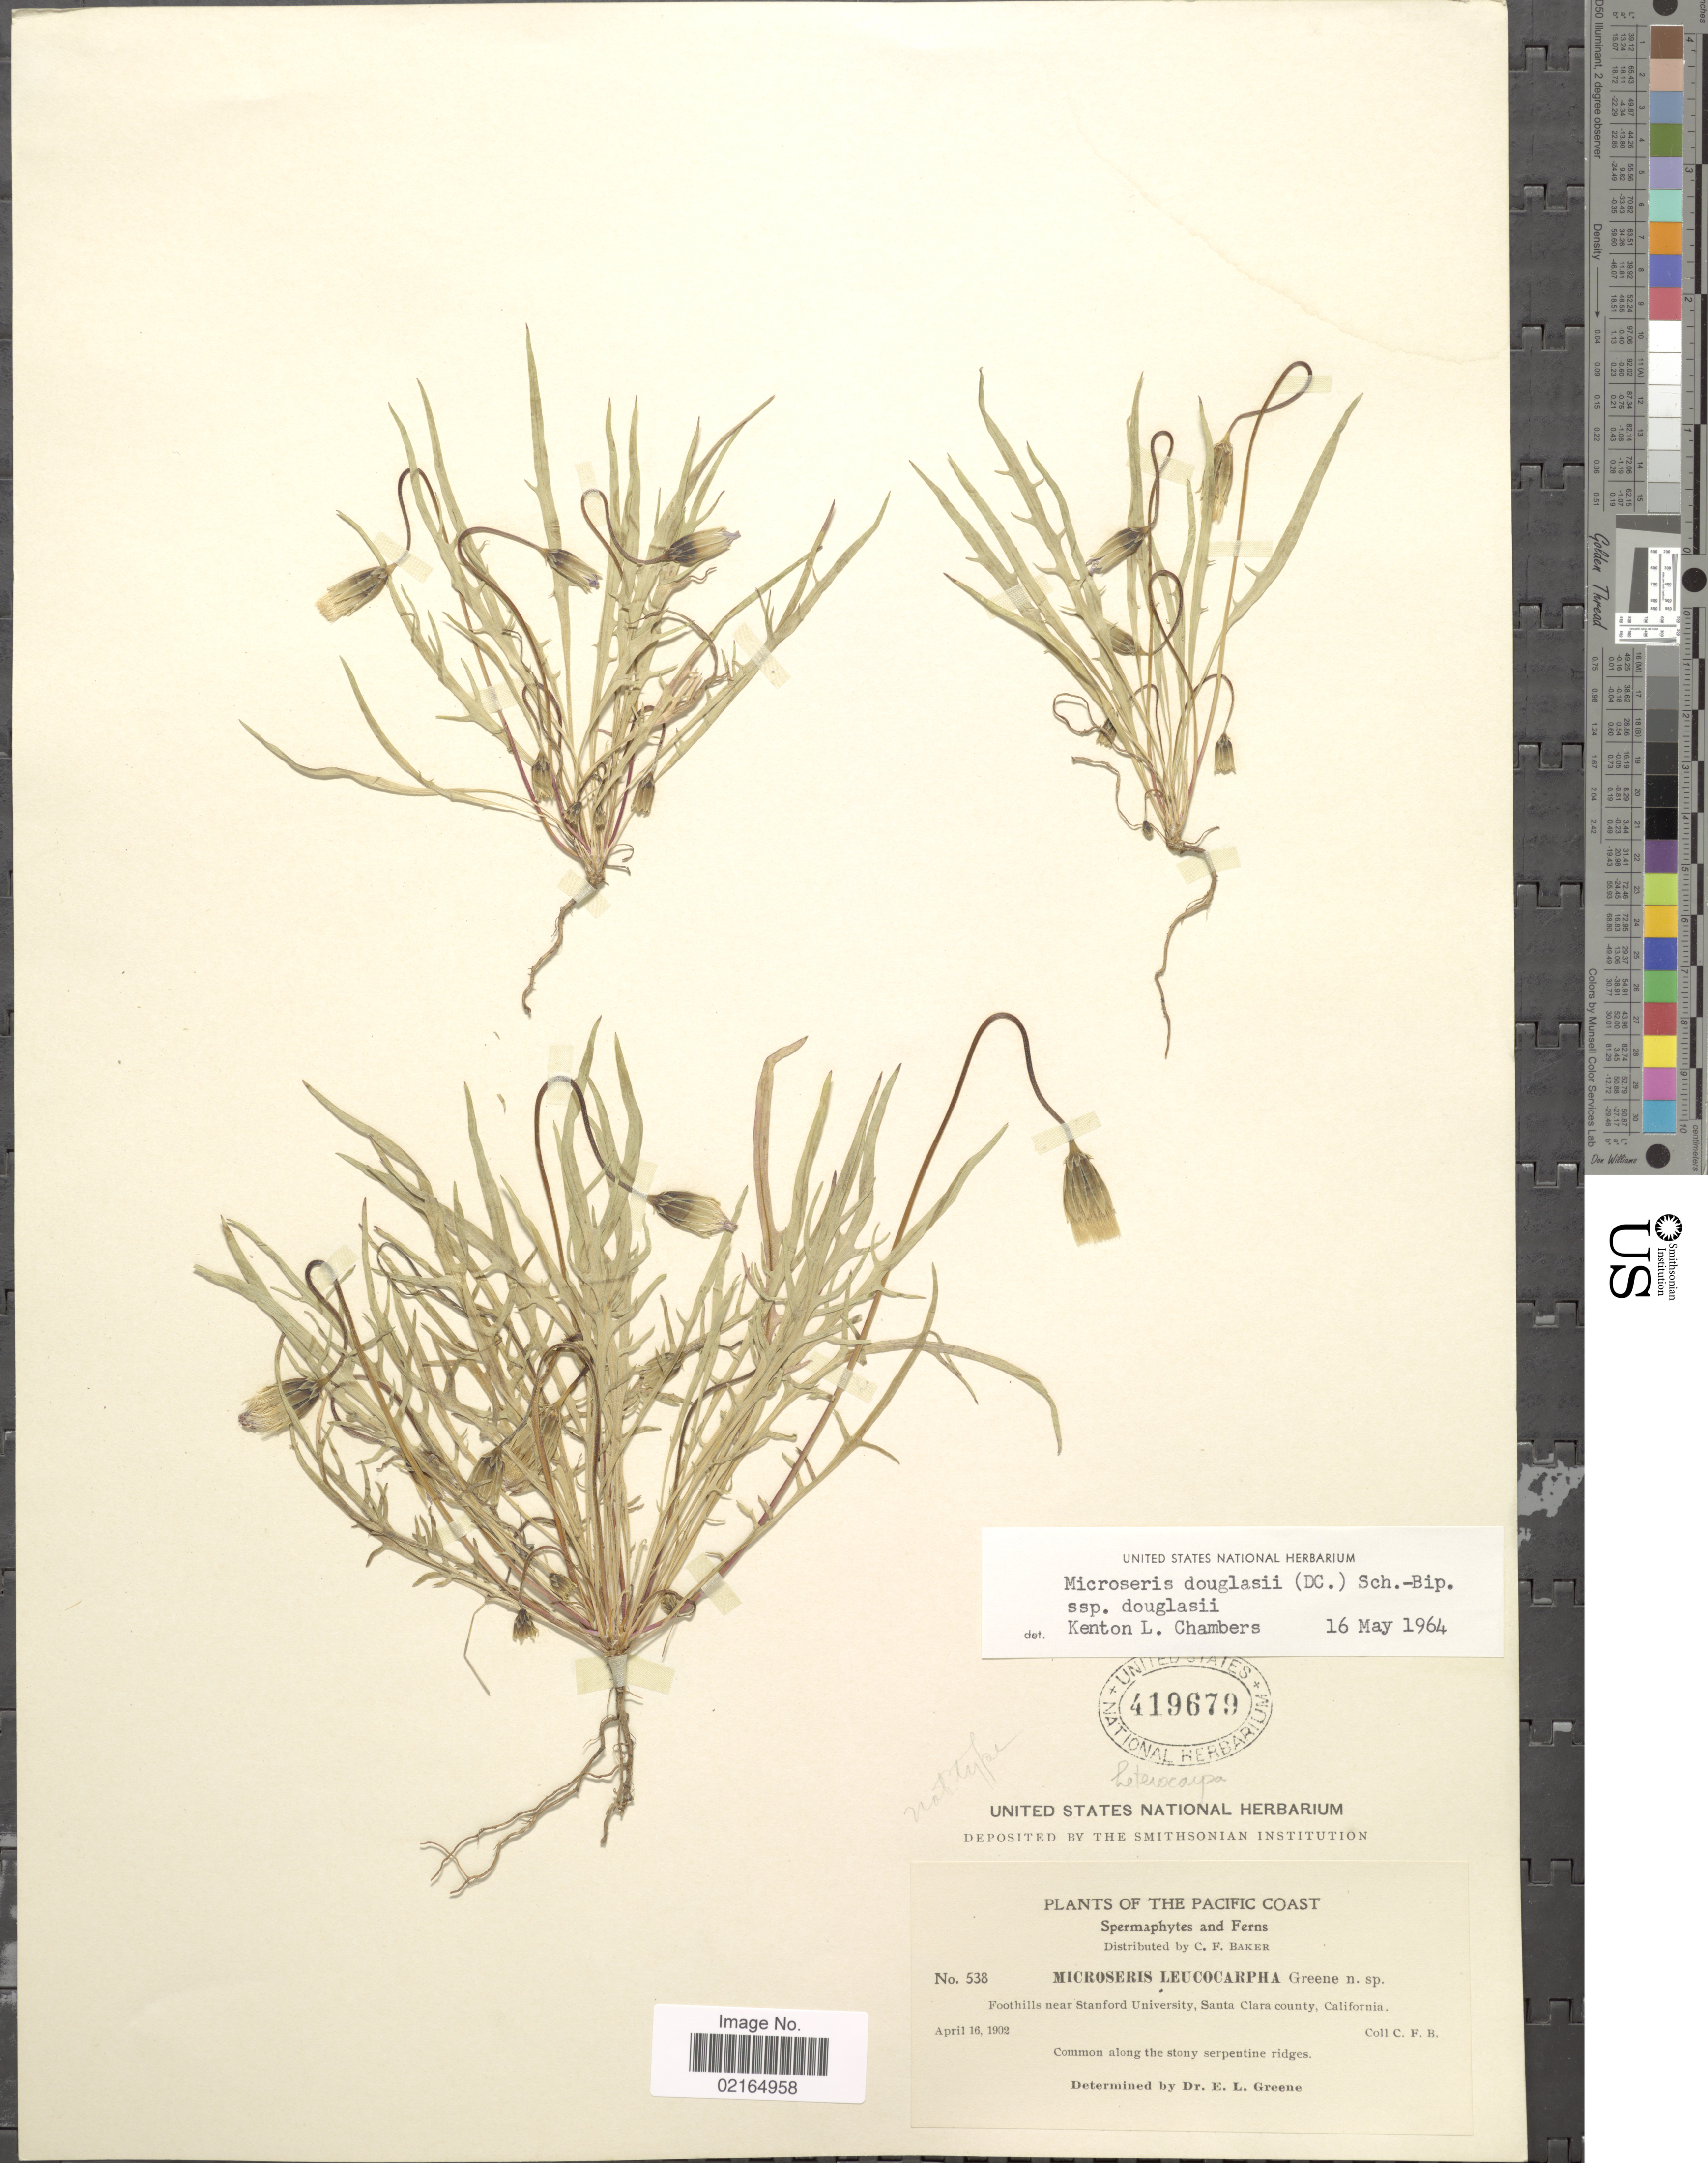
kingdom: Plantae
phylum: Tracheophyta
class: Magnoliopsida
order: Asterales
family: Asteraceae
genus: Microseris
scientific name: Microseris douglasii subsp. douglasii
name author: (DC.) Sch. Bip.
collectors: C. F. Baker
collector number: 538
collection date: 1902-04-16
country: United States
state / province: California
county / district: Santa Clara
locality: Pacific Coast, Foothills near Stanford University, Santa Clara County, common along the stony serpentine ridges.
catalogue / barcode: US 419679